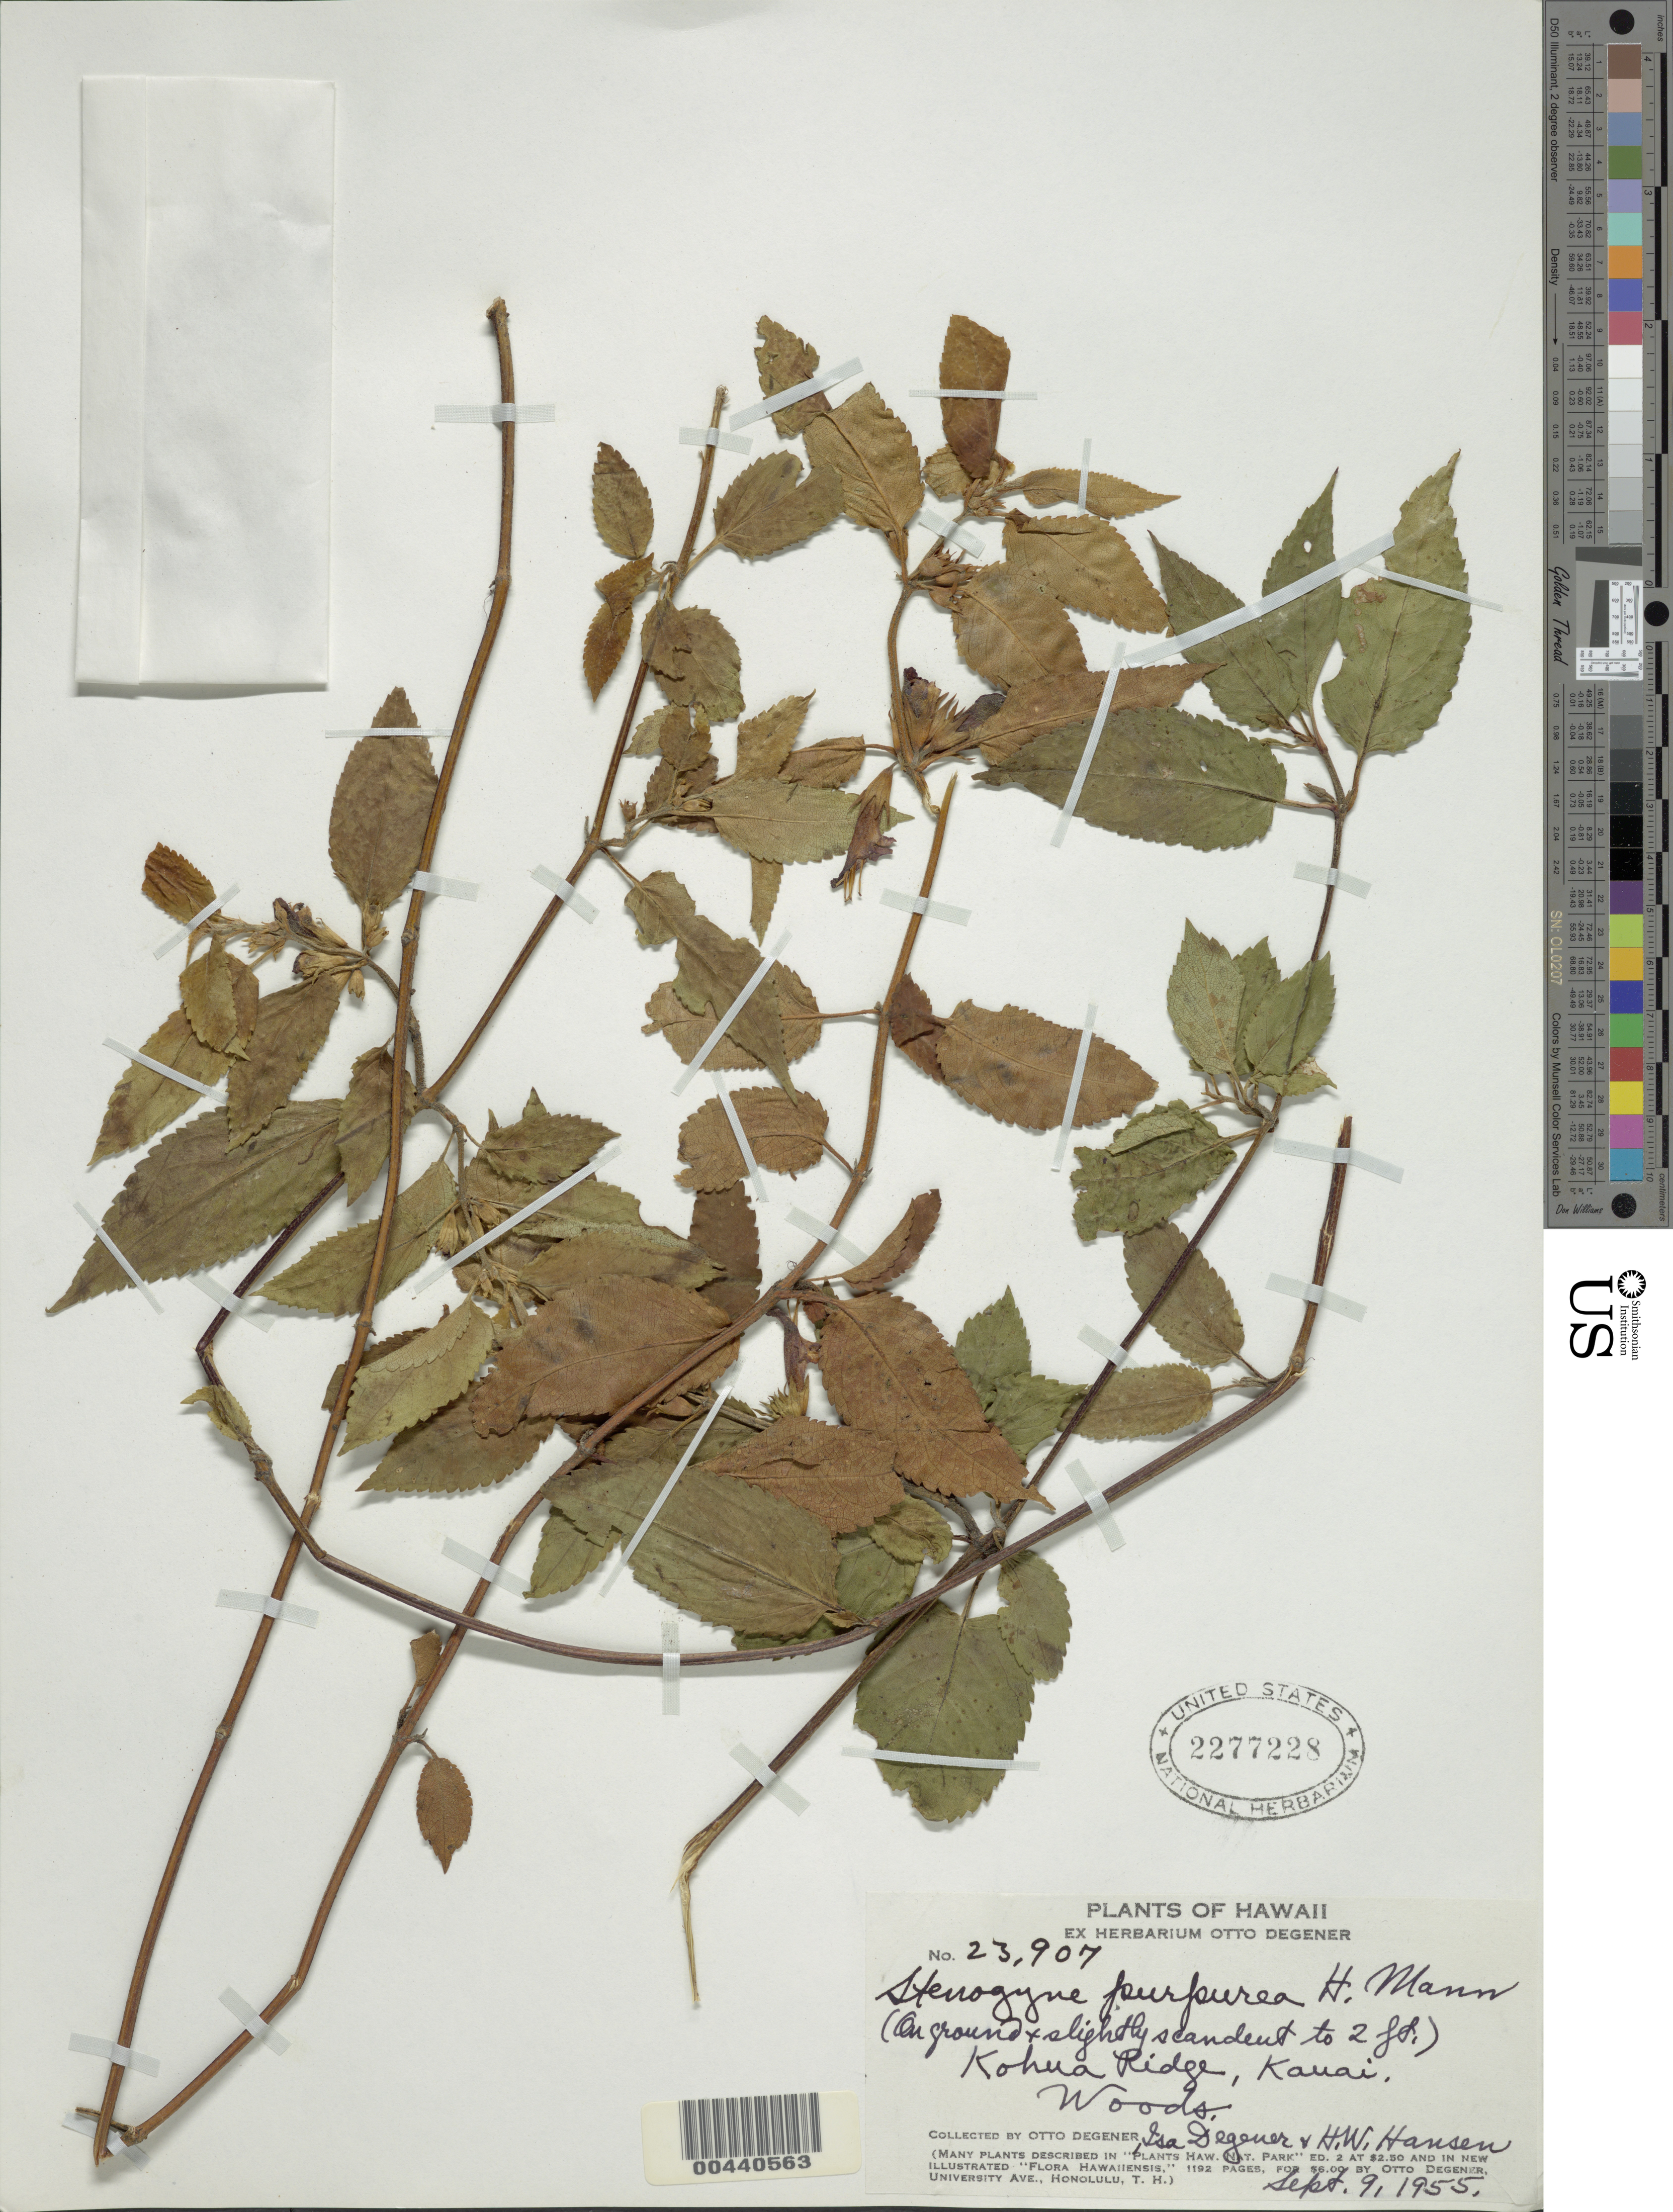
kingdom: Plantae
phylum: Tracheophyta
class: Magnoliopsida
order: Lamiales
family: Lamiaceae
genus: Stenogyne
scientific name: Stenogyne purpurea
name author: H. Mann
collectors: O. Degener, I. Degener & H. Hansen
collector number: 23907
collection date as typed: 9 Sep 1955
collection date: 1955-09-09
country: United States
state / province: Hawaii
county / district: Honolulu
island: Oahu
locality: Kohua Ridge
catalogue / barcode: US 2277228